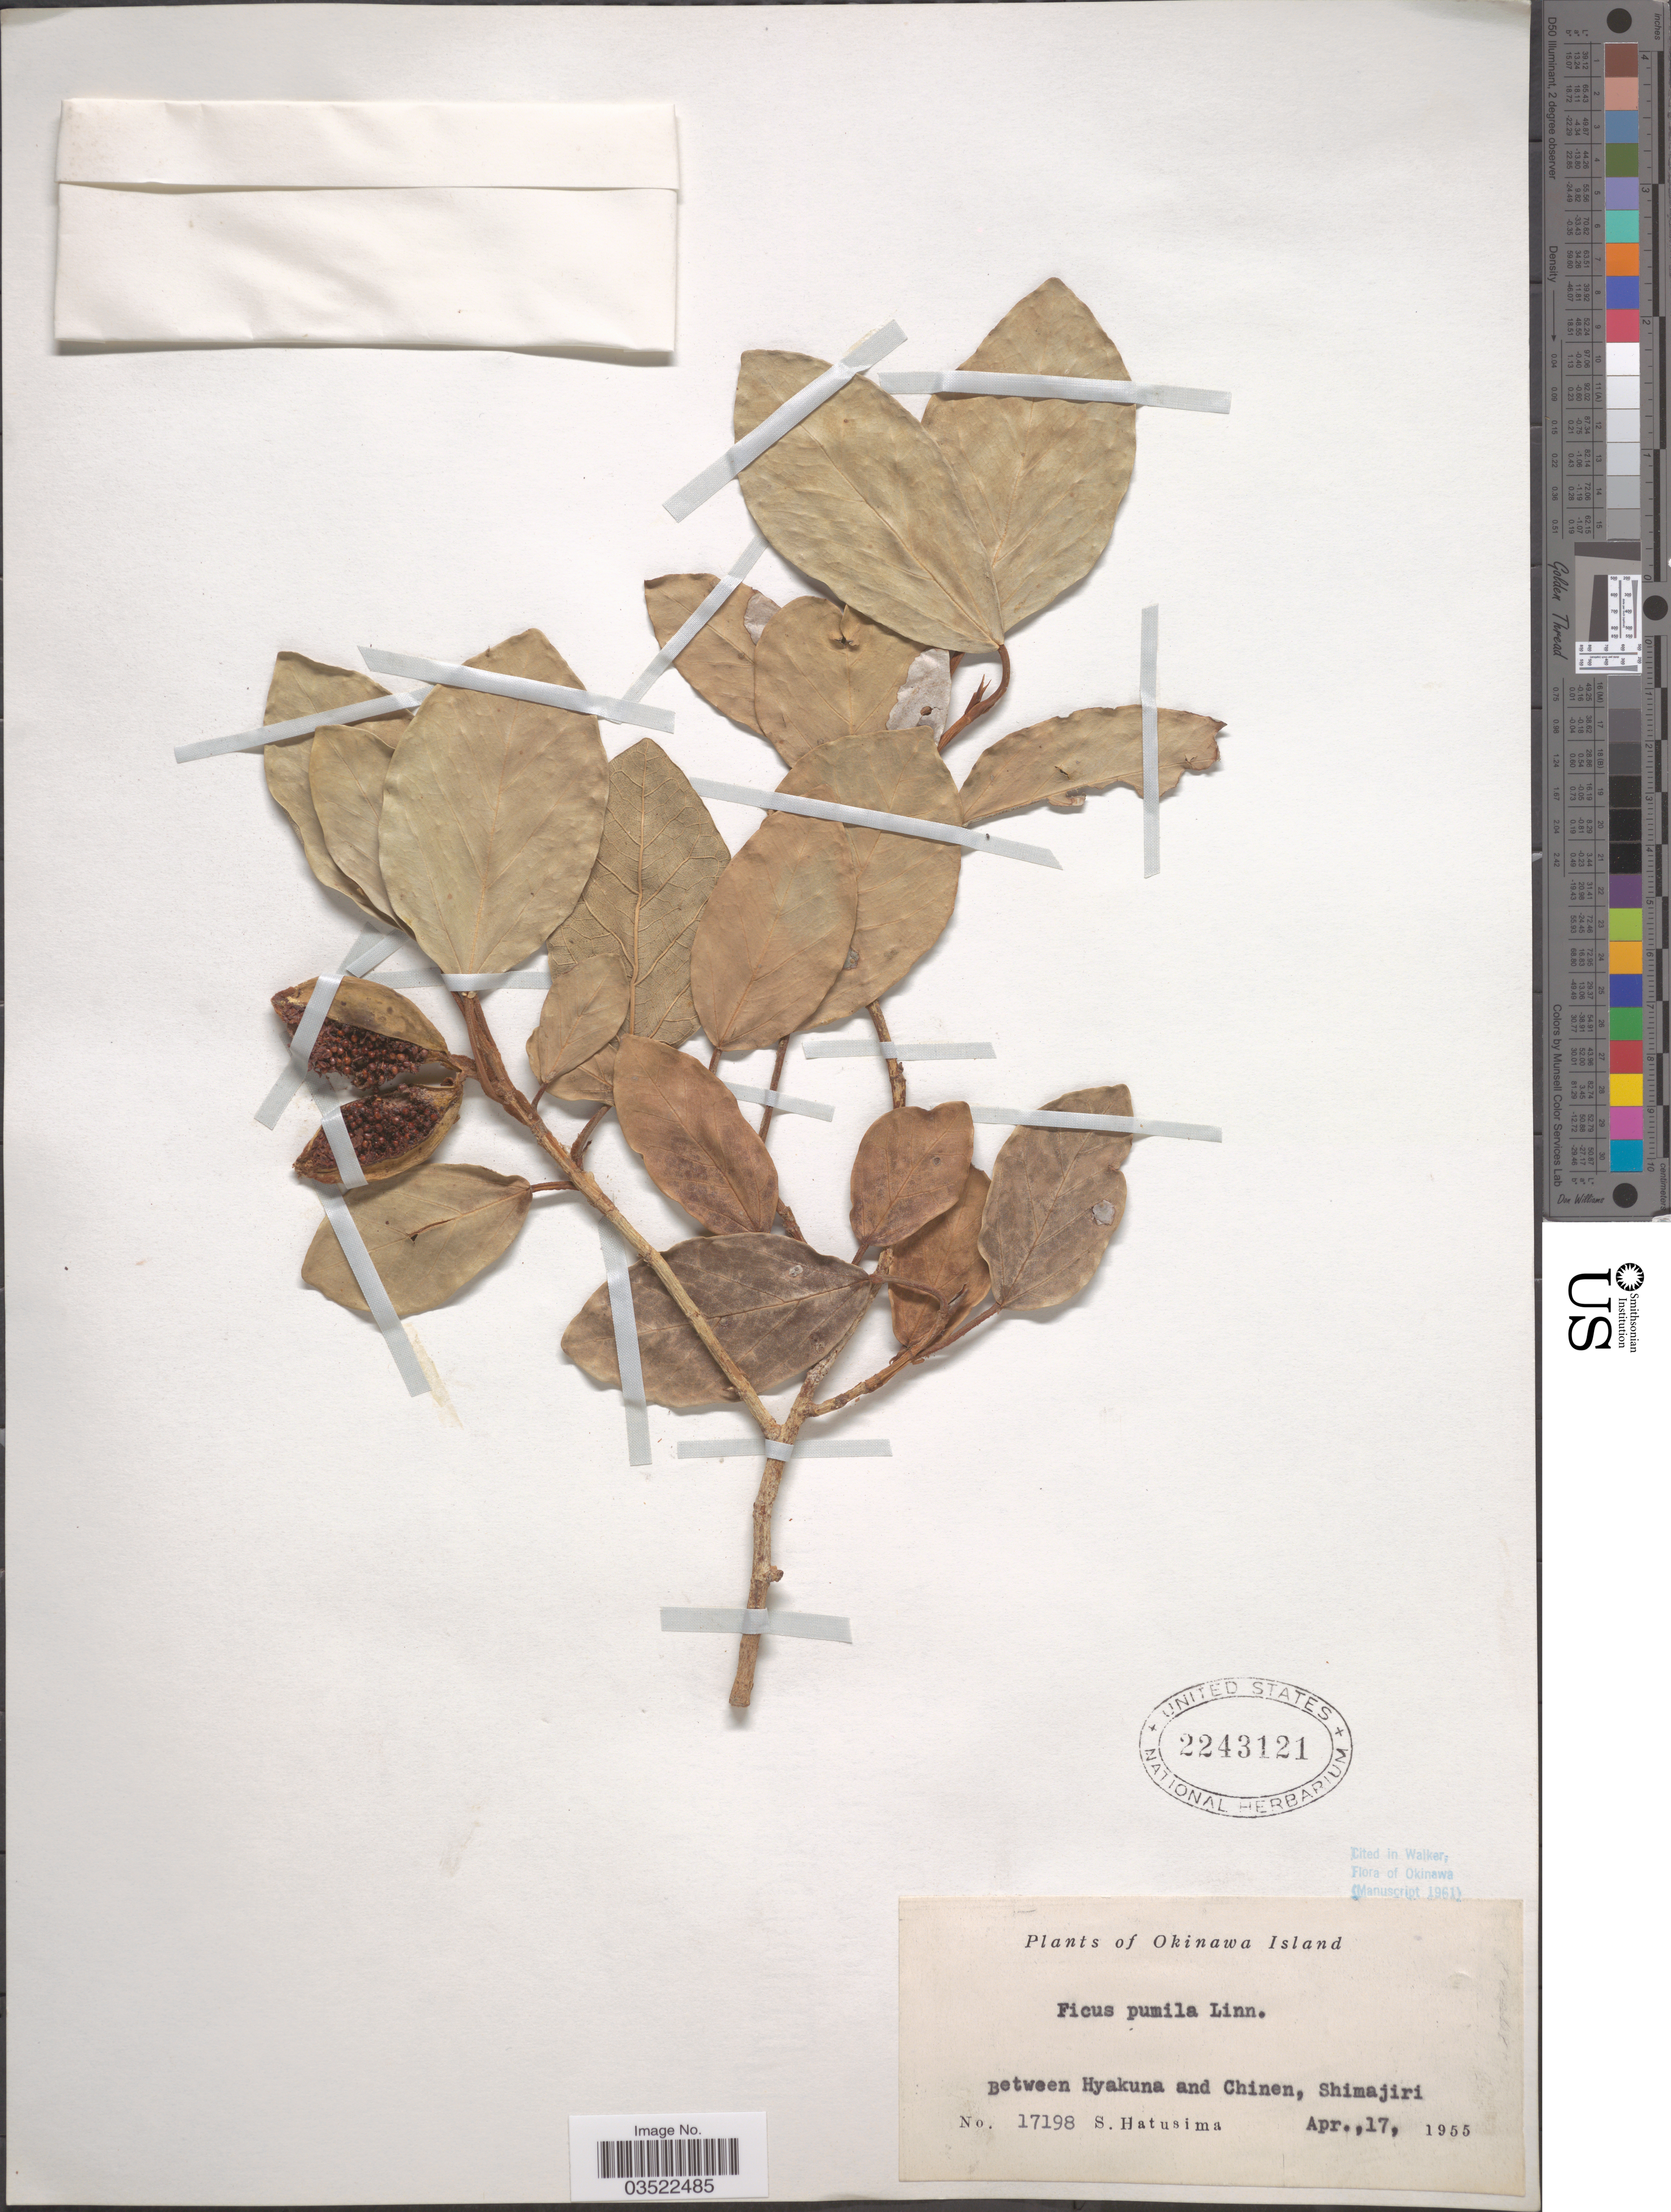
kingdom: Plantae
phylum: Tracheophyta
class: Magnoliopsida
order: Rosales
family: Moraceae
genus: Ficus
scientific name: Ficus pumila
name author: L.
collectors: S. Hatusima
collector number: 17198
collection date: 1955-04-17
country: Japan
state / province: Okinawa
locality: Okinawa Island. Between Hyakuna and Chinen, Shimajiri.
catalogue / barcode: US 2243121